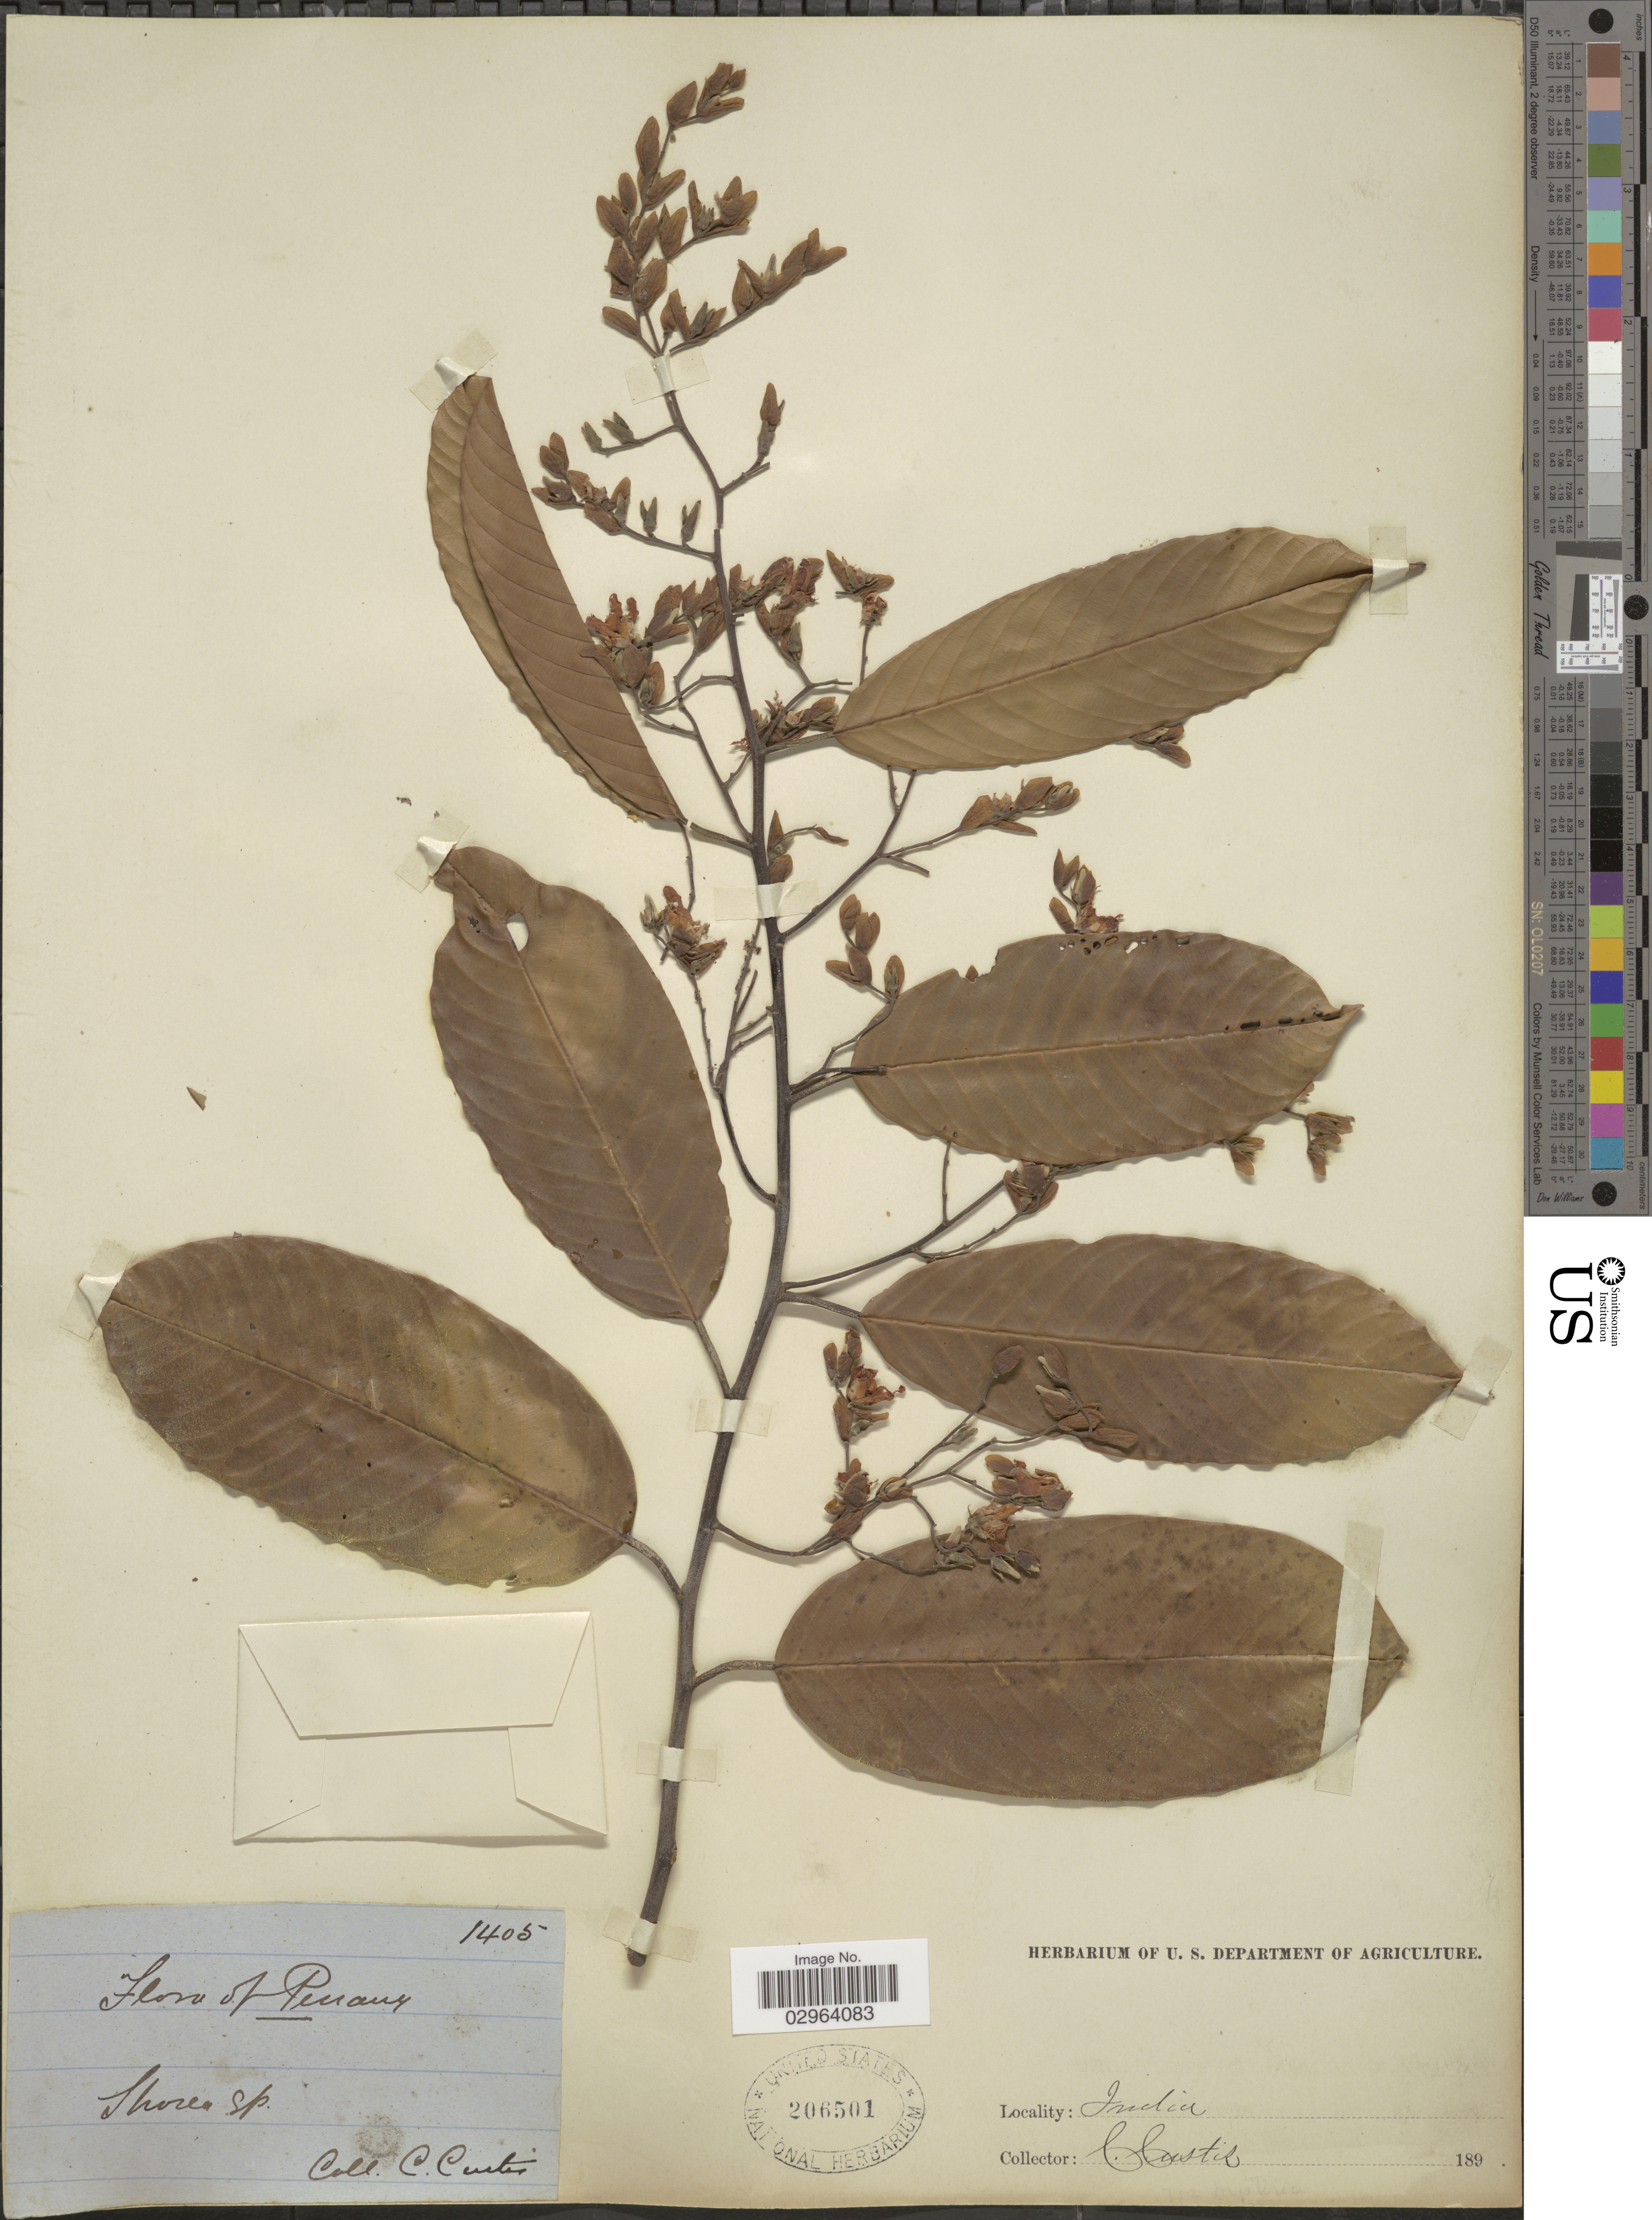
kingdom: Plantae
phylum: Tracheophyta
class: Magnoliopsida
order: Malvales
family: Dipterocarpaceae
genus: Shorea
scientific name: Shorea sp.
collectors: C. Curtis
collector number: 1405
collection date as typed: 189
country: Malaysia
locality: Penang.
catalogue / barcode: US 206501